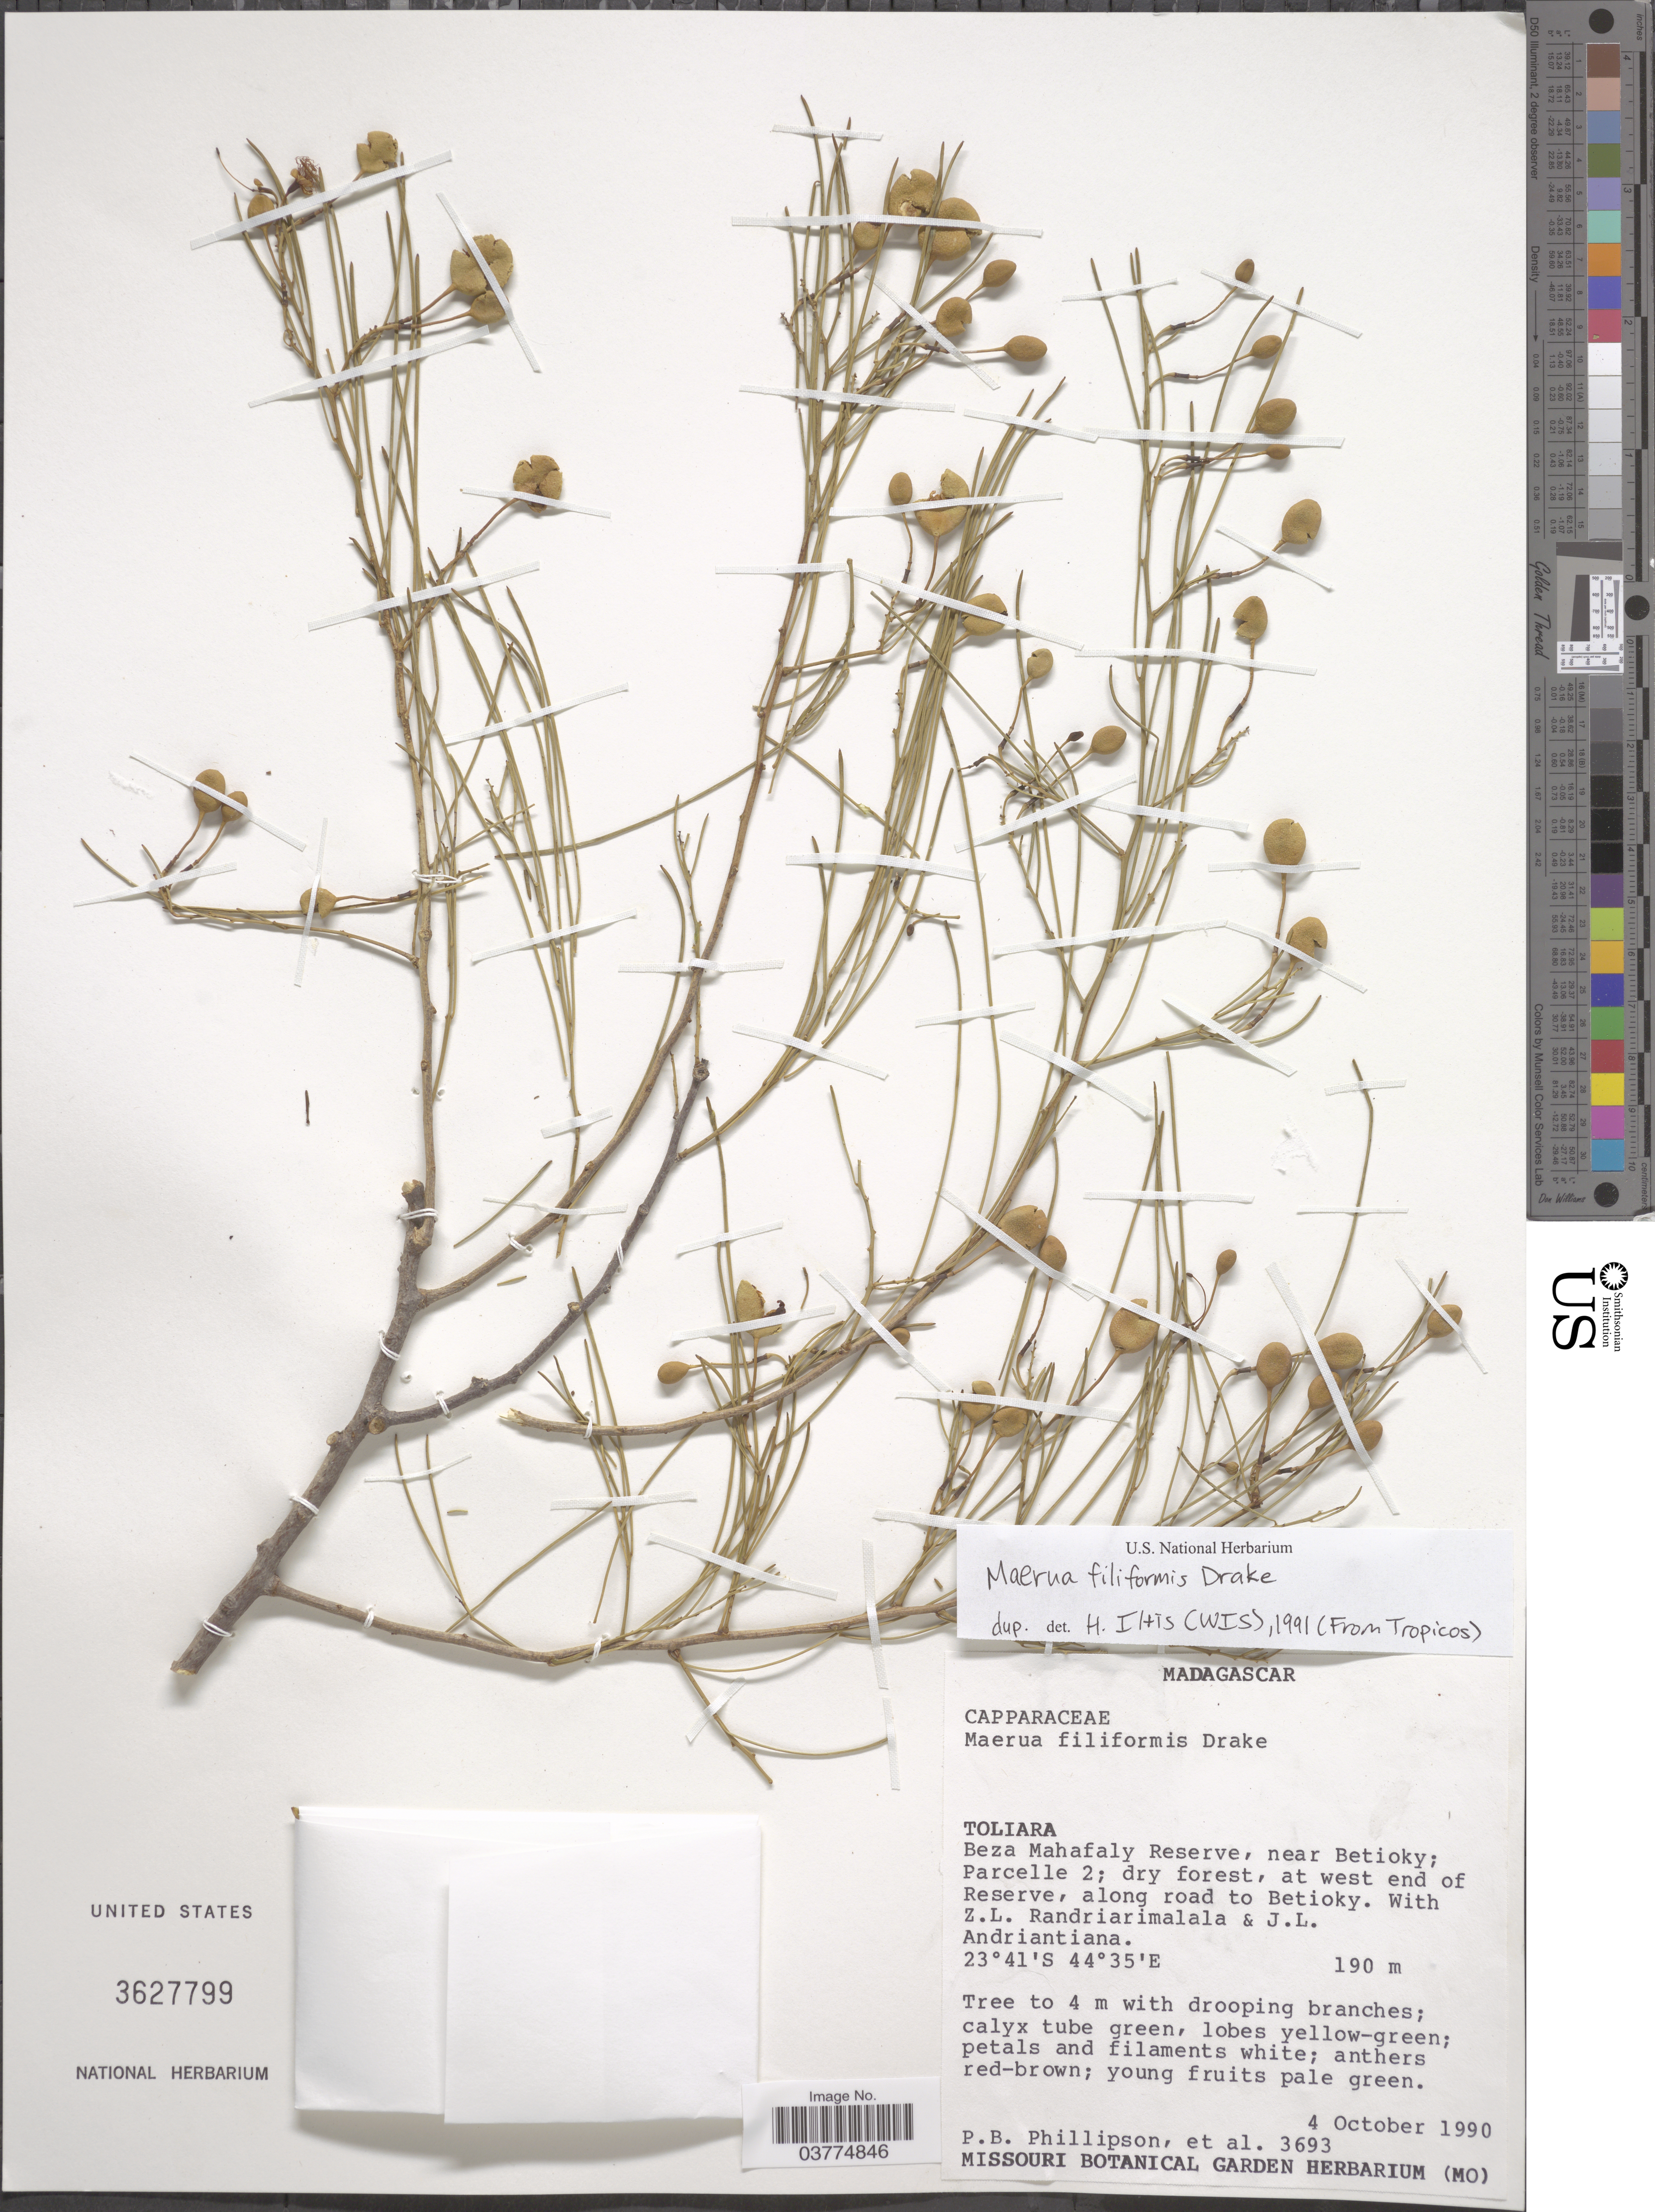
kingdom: Plantae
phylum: Tracheophyta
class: Magnoliopsida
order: Brassicales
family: Capparaceae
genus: Maerua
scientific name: Maerua filiformis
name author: Drake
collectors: P. B. Phillipson, Z. Randriarimalala & J. Andriantiana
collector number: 3693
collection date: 1990-10-04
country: Madagascar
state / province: Atsimo-Andrefana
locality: Beza Mahafaly Reserve, near Betioky; Parcelle 2; dry forest, at west end of Reserve, along road to Betioky.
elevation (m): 190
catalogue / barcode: US 3627799